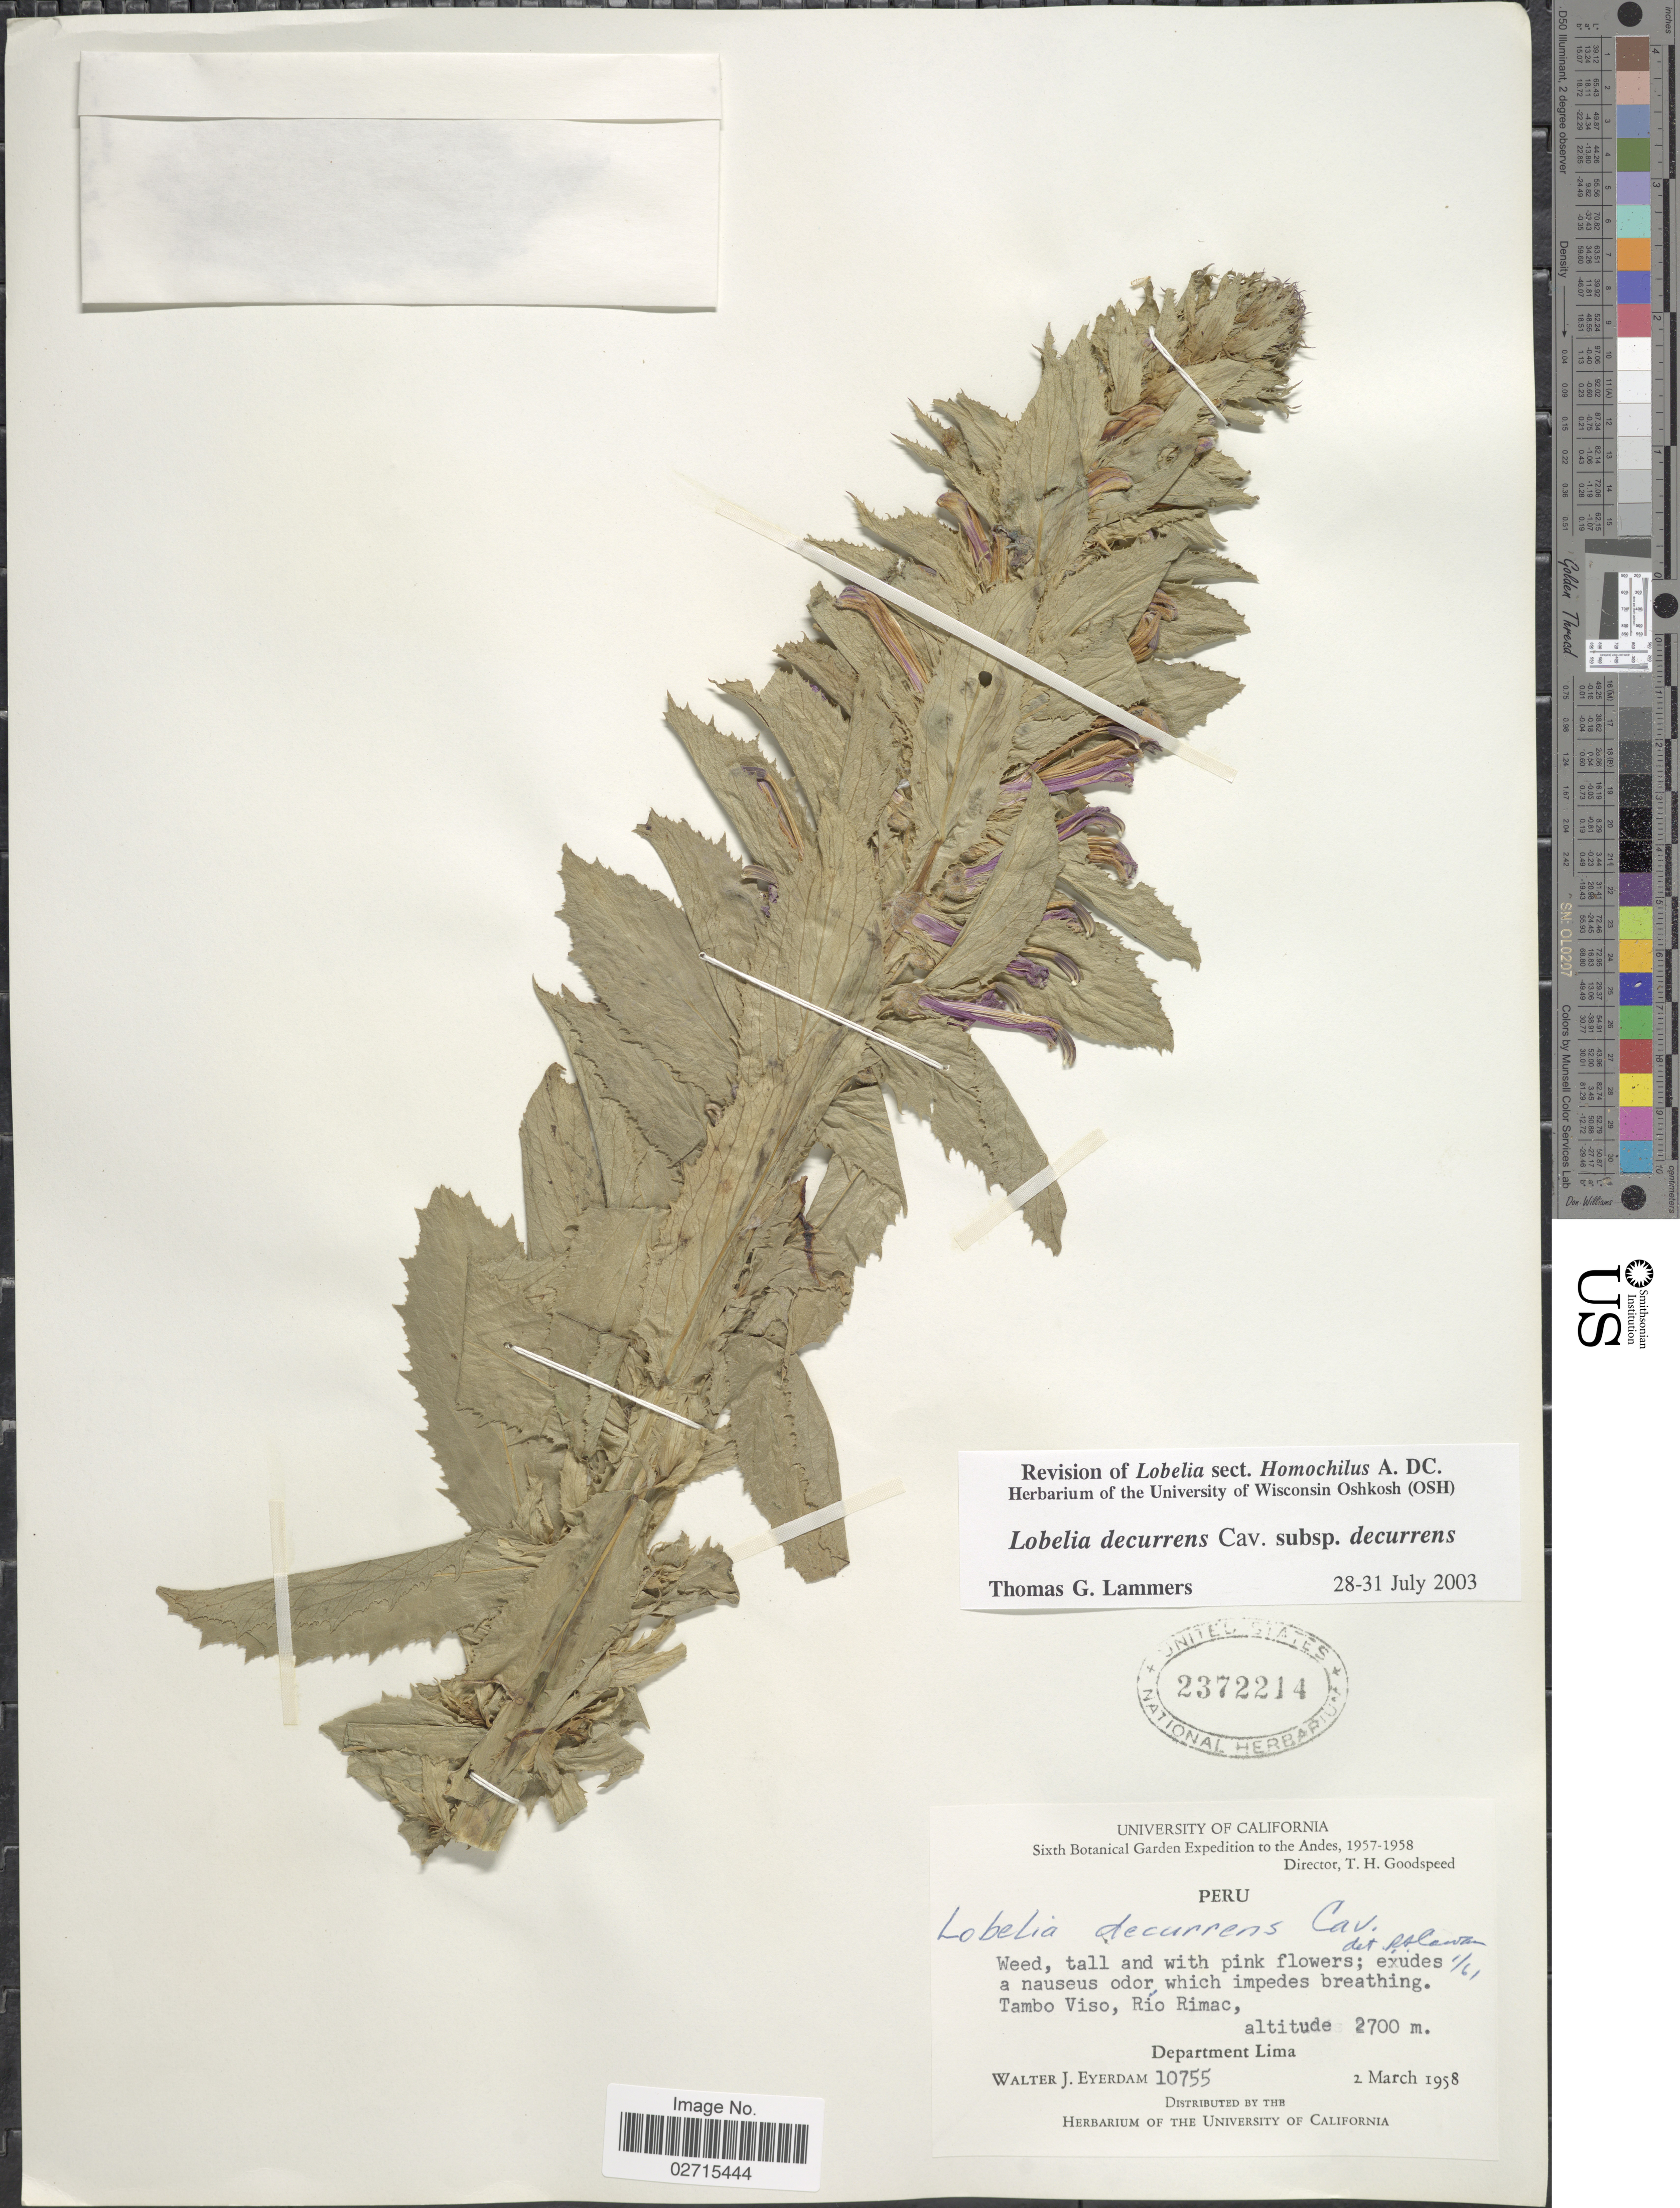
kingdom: Plantae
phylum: Tracheophyta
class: Magnoliopsida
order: Asterales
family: Campanulaceae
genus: Lobelia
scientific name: Lobelia decurrens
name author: Cav.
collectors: W. J. Eyerdam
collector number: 10755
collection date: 1958-03-02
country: Peru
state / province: Lima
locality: The Andes, Tambo Viso, Río Rimac, Department Lima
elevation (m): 2700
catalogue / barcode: US 2372214